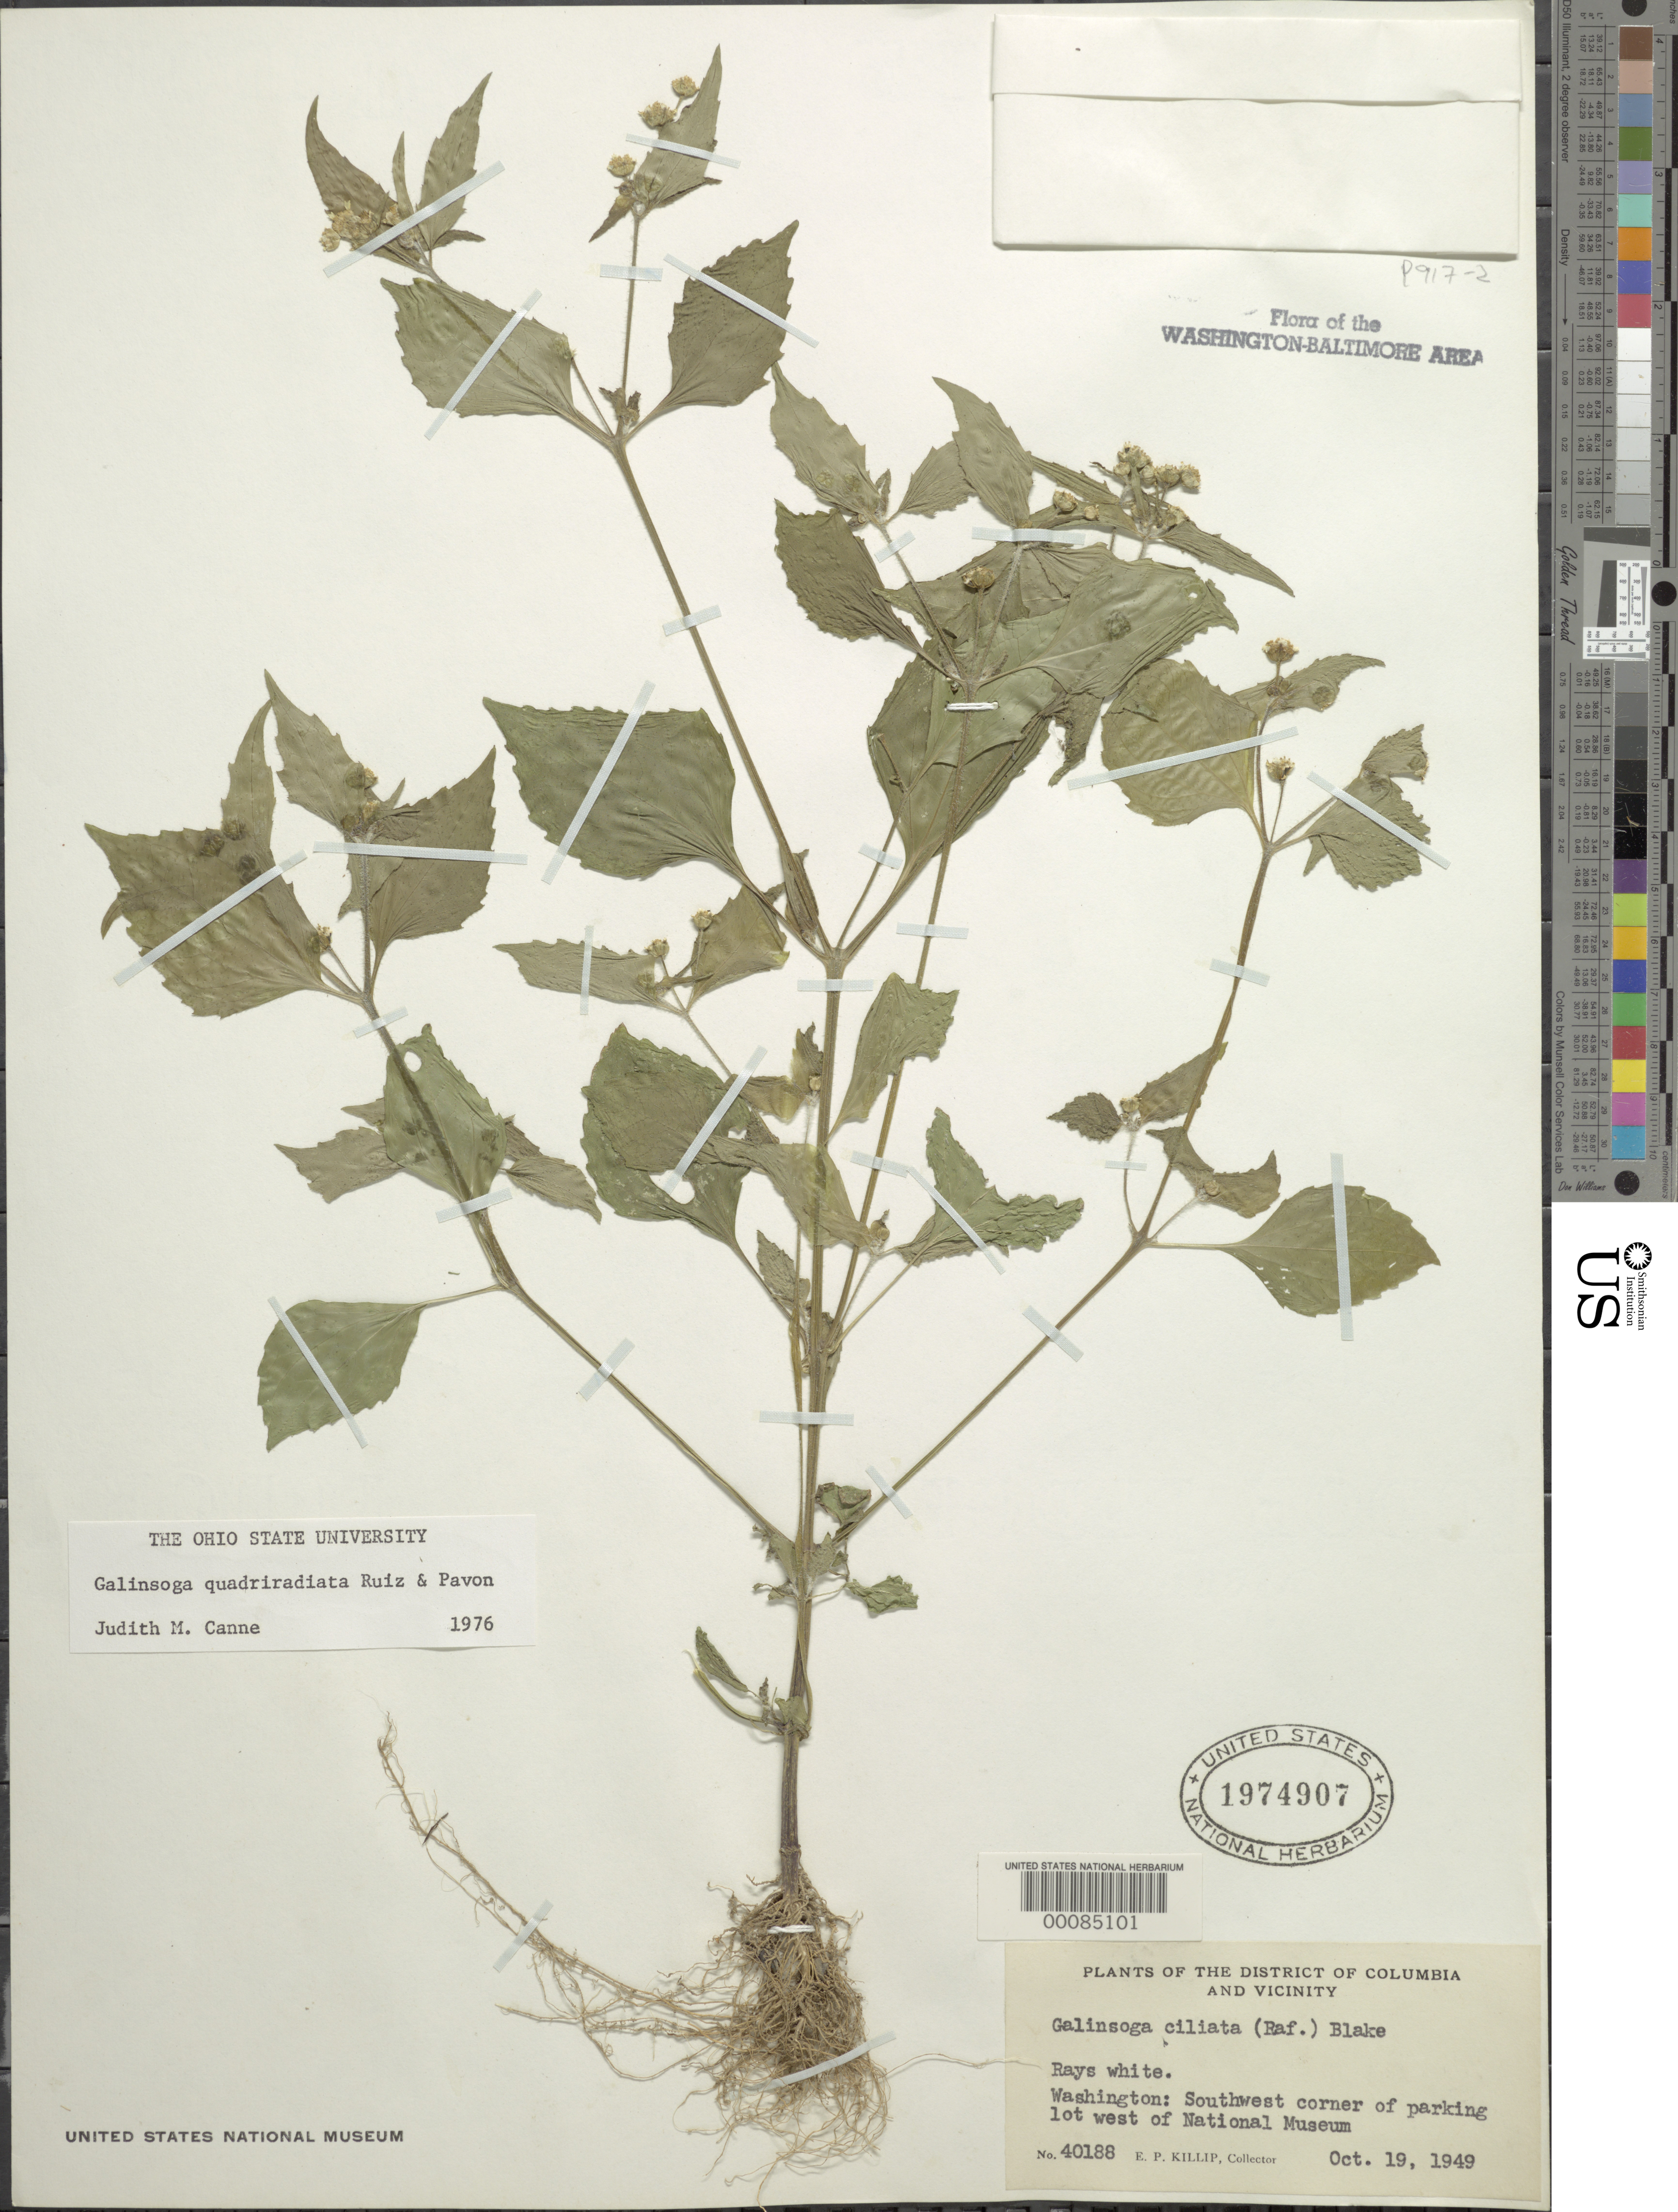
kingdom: Plantae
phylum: Tracheophyta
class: Magnoliopsida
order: Asterales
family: Asteraceae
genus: Galinsoga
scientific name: Galinsoga quadriradiata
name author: Ruiz & Pav.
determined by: Canne-Hilliker, J. M.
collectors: E. P. Killip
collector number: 40188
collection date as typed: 19 Oct 1949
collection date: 1949-10-19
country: United States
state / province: District of Columbia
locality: National Museum parking lot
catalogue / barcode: US 1974907